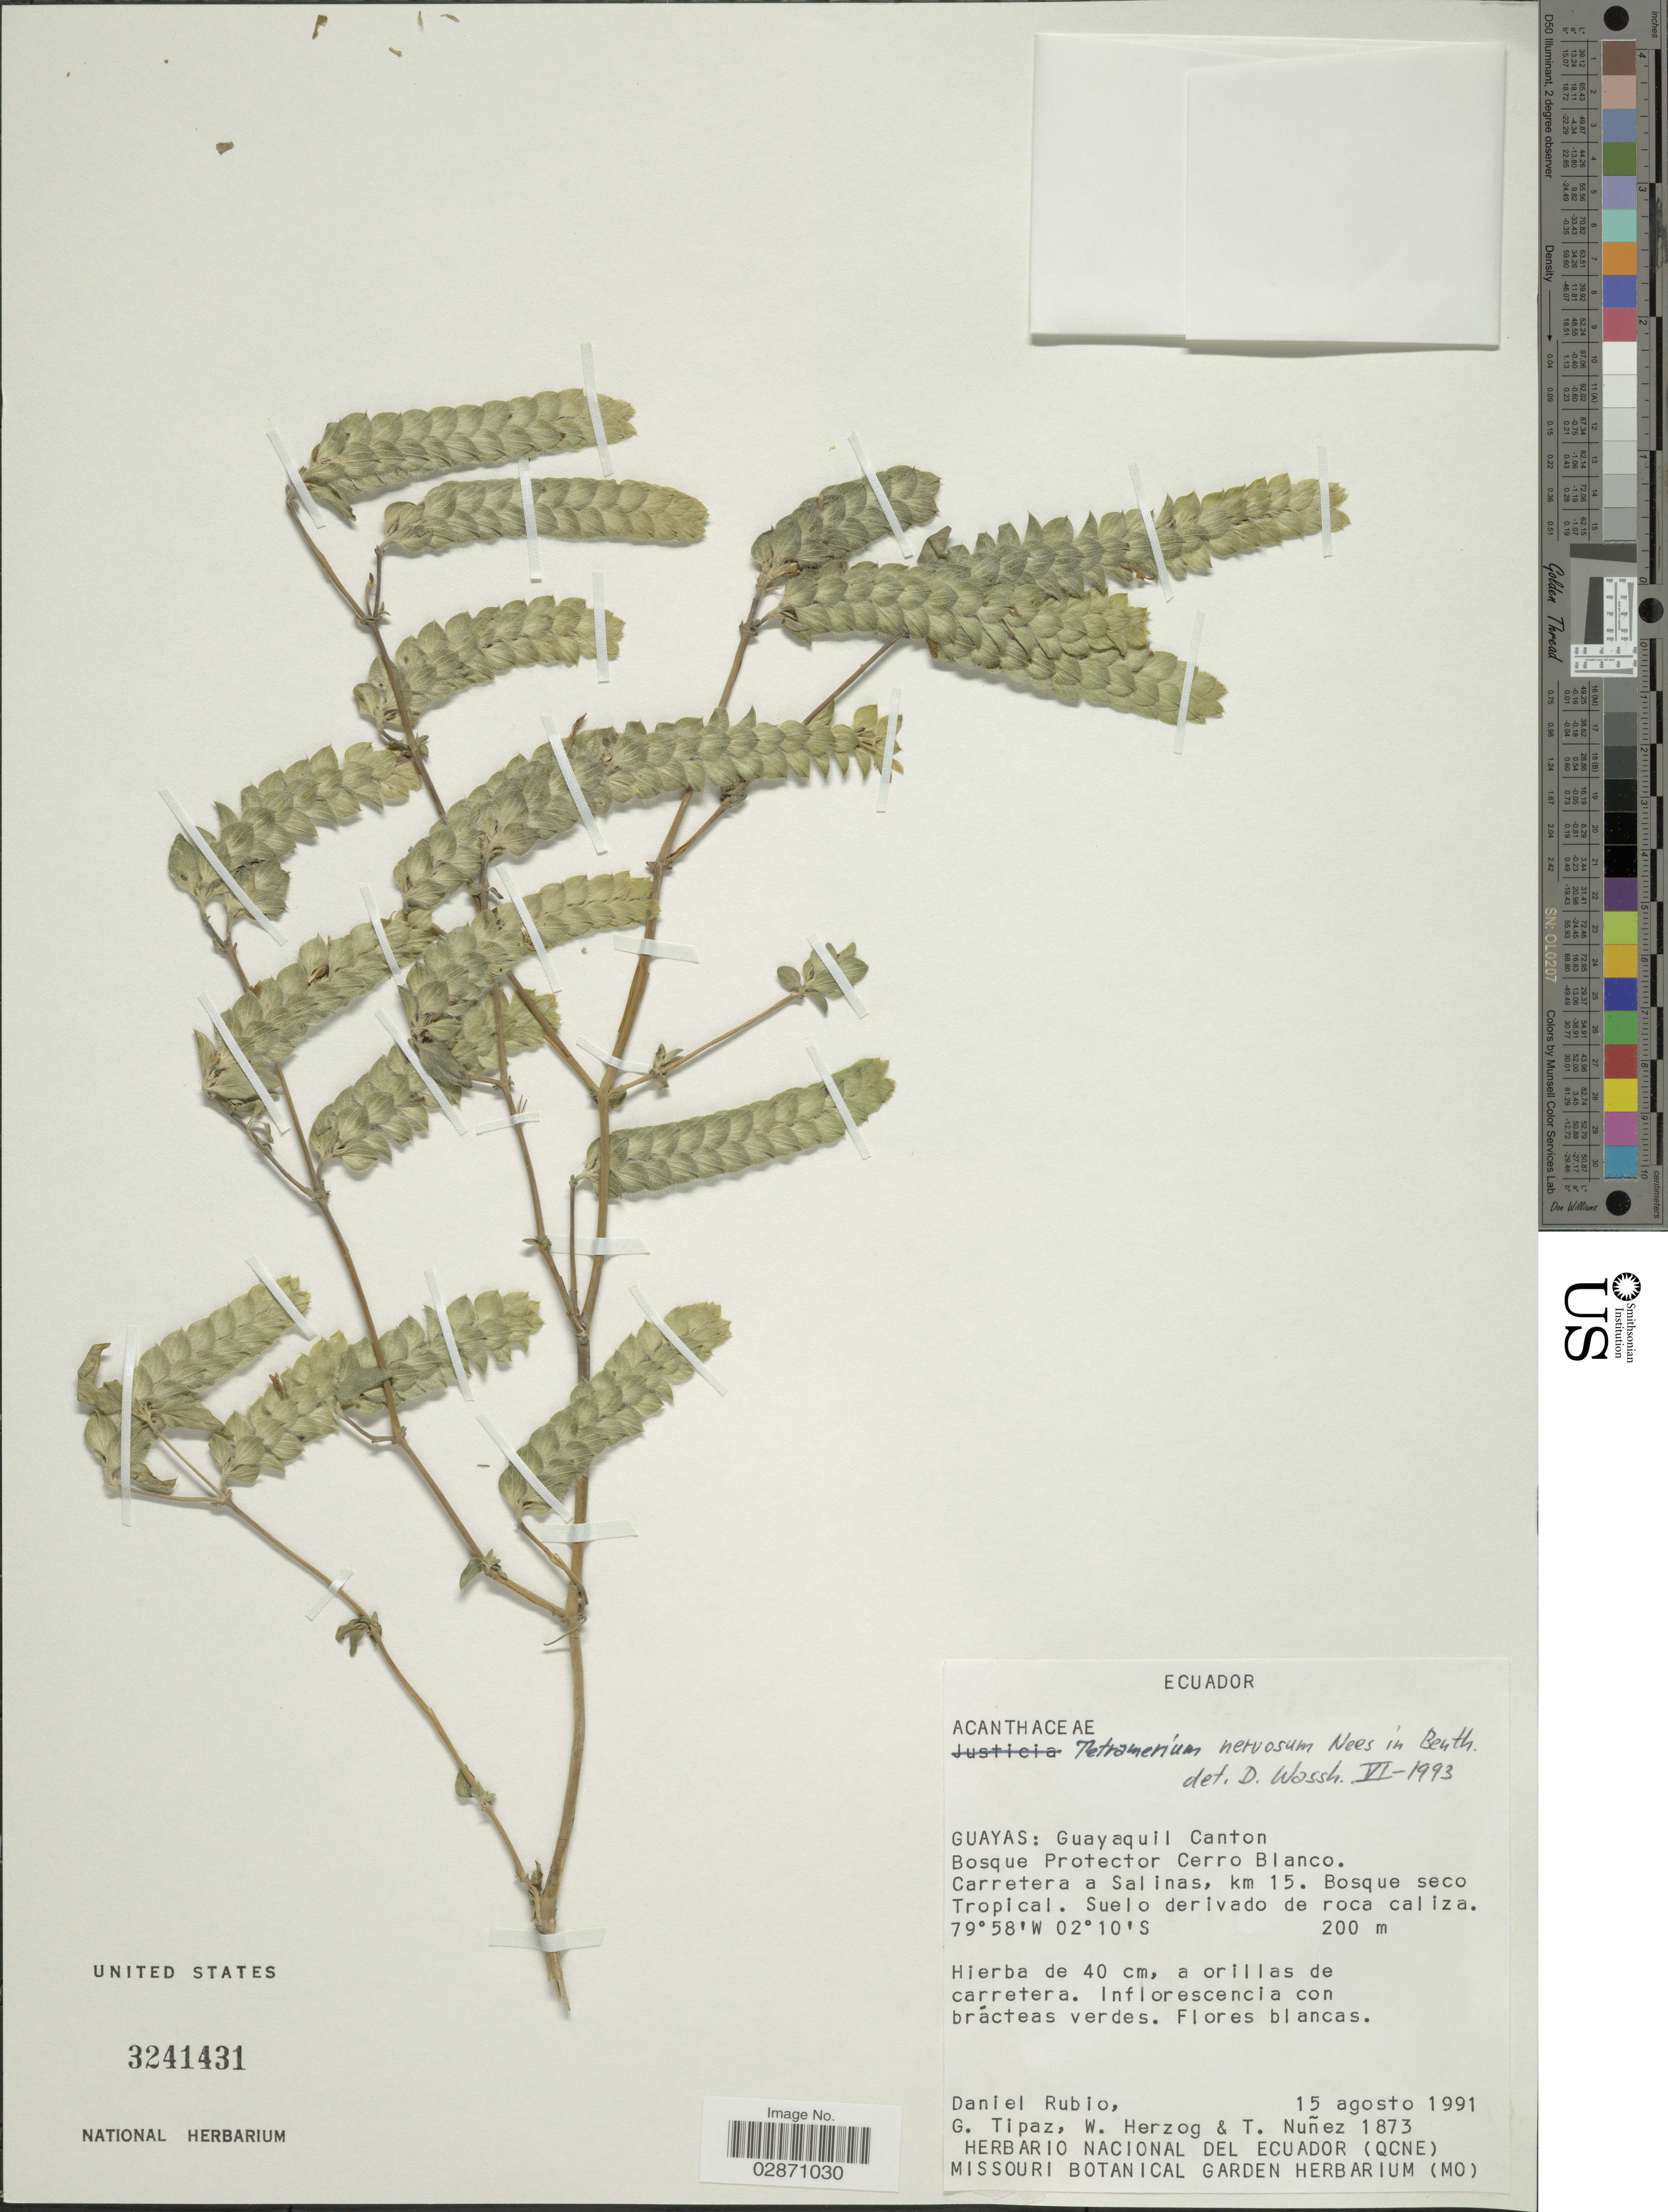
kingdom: Plantae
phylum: Tracheophyta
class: Magnoliopsida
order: Lamiales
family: Acanthaceae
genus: Tetramerium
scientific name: Tetramerium nervosum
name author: Nees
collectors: D. Rubio, G. Tipaz, W. Herzog & T. Núñez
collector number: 1873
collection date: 1991-08-15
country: Ecuador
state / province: Guayas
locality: Guayaquil Canton, Bosque Protector Cerro Blanco. Carretera a Salinas, km 15.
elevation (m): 200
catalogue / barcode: US 3241431